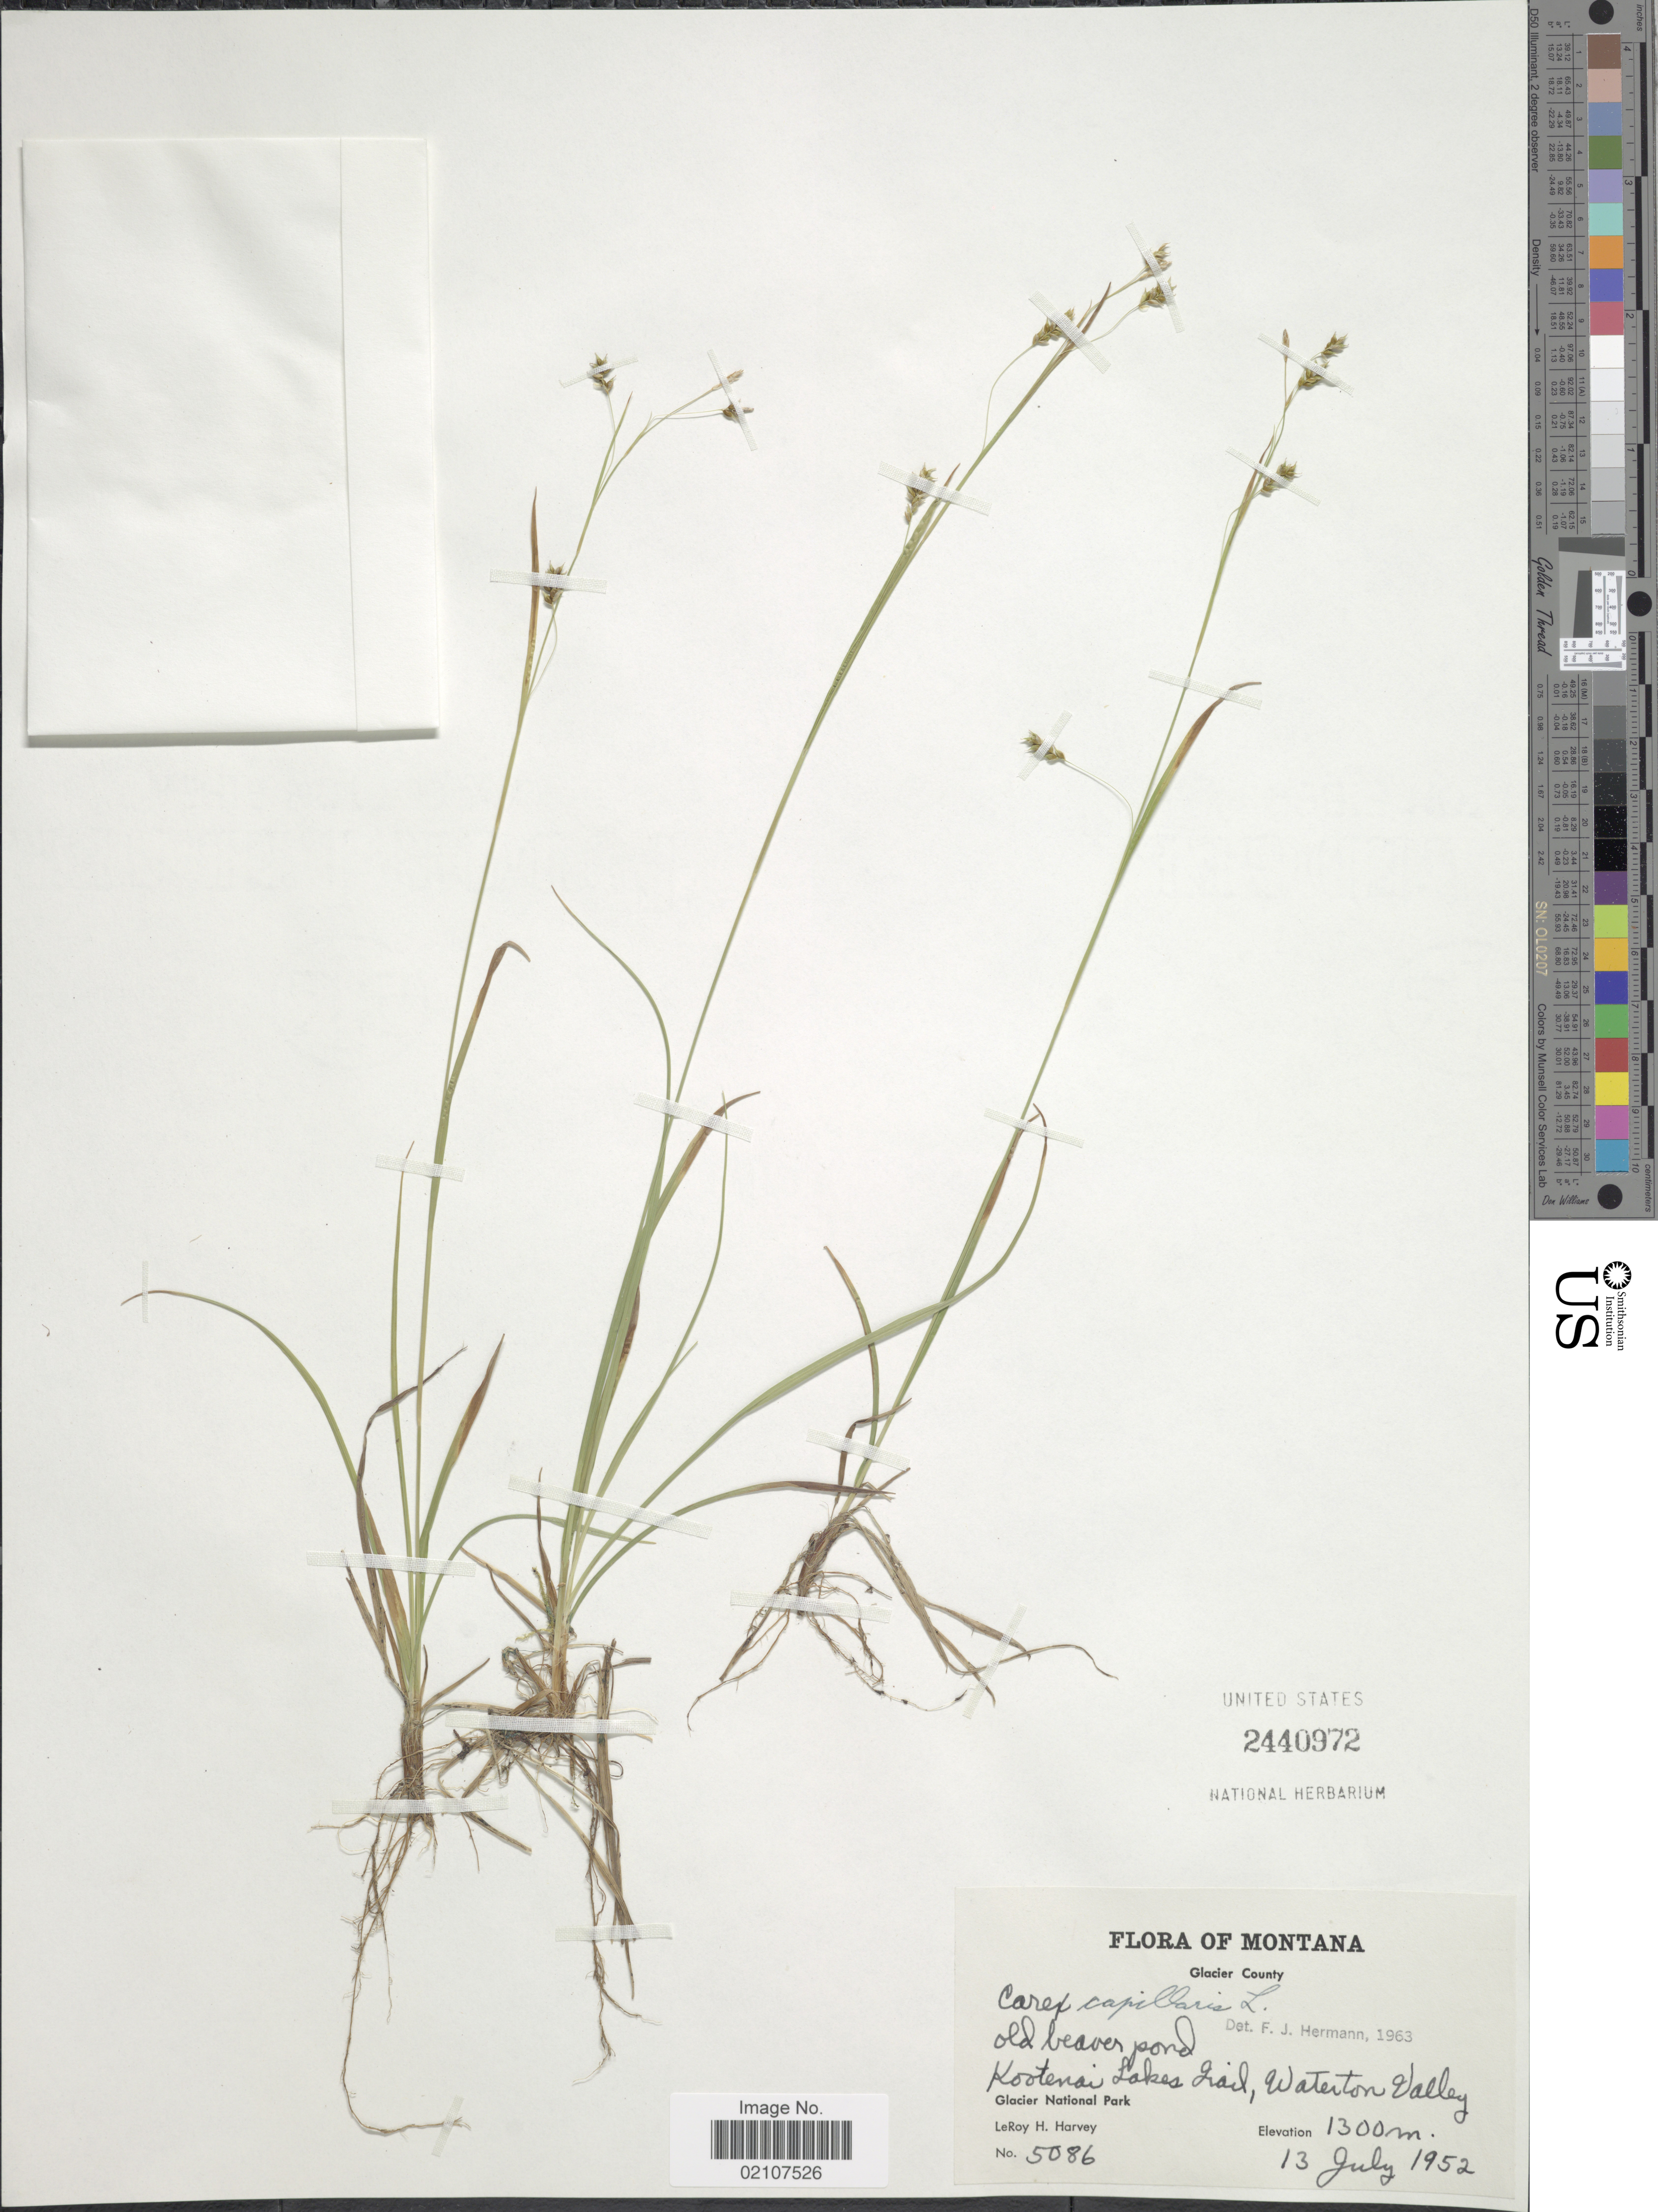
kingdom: Plantae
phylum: Tracheophyta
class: Liliopsida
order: Poales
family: Cyperaceae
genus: Carex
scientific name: Carex capillaris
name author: L.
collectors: L. H. Harvey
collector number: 5086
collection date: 1952-07-13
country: United States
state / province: Montana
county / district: Glacier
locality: Old beaver pond, Kootenai Lakes Trail, Waterton Valley, Galcier National Park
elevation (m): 1300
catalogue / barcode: US 2440972